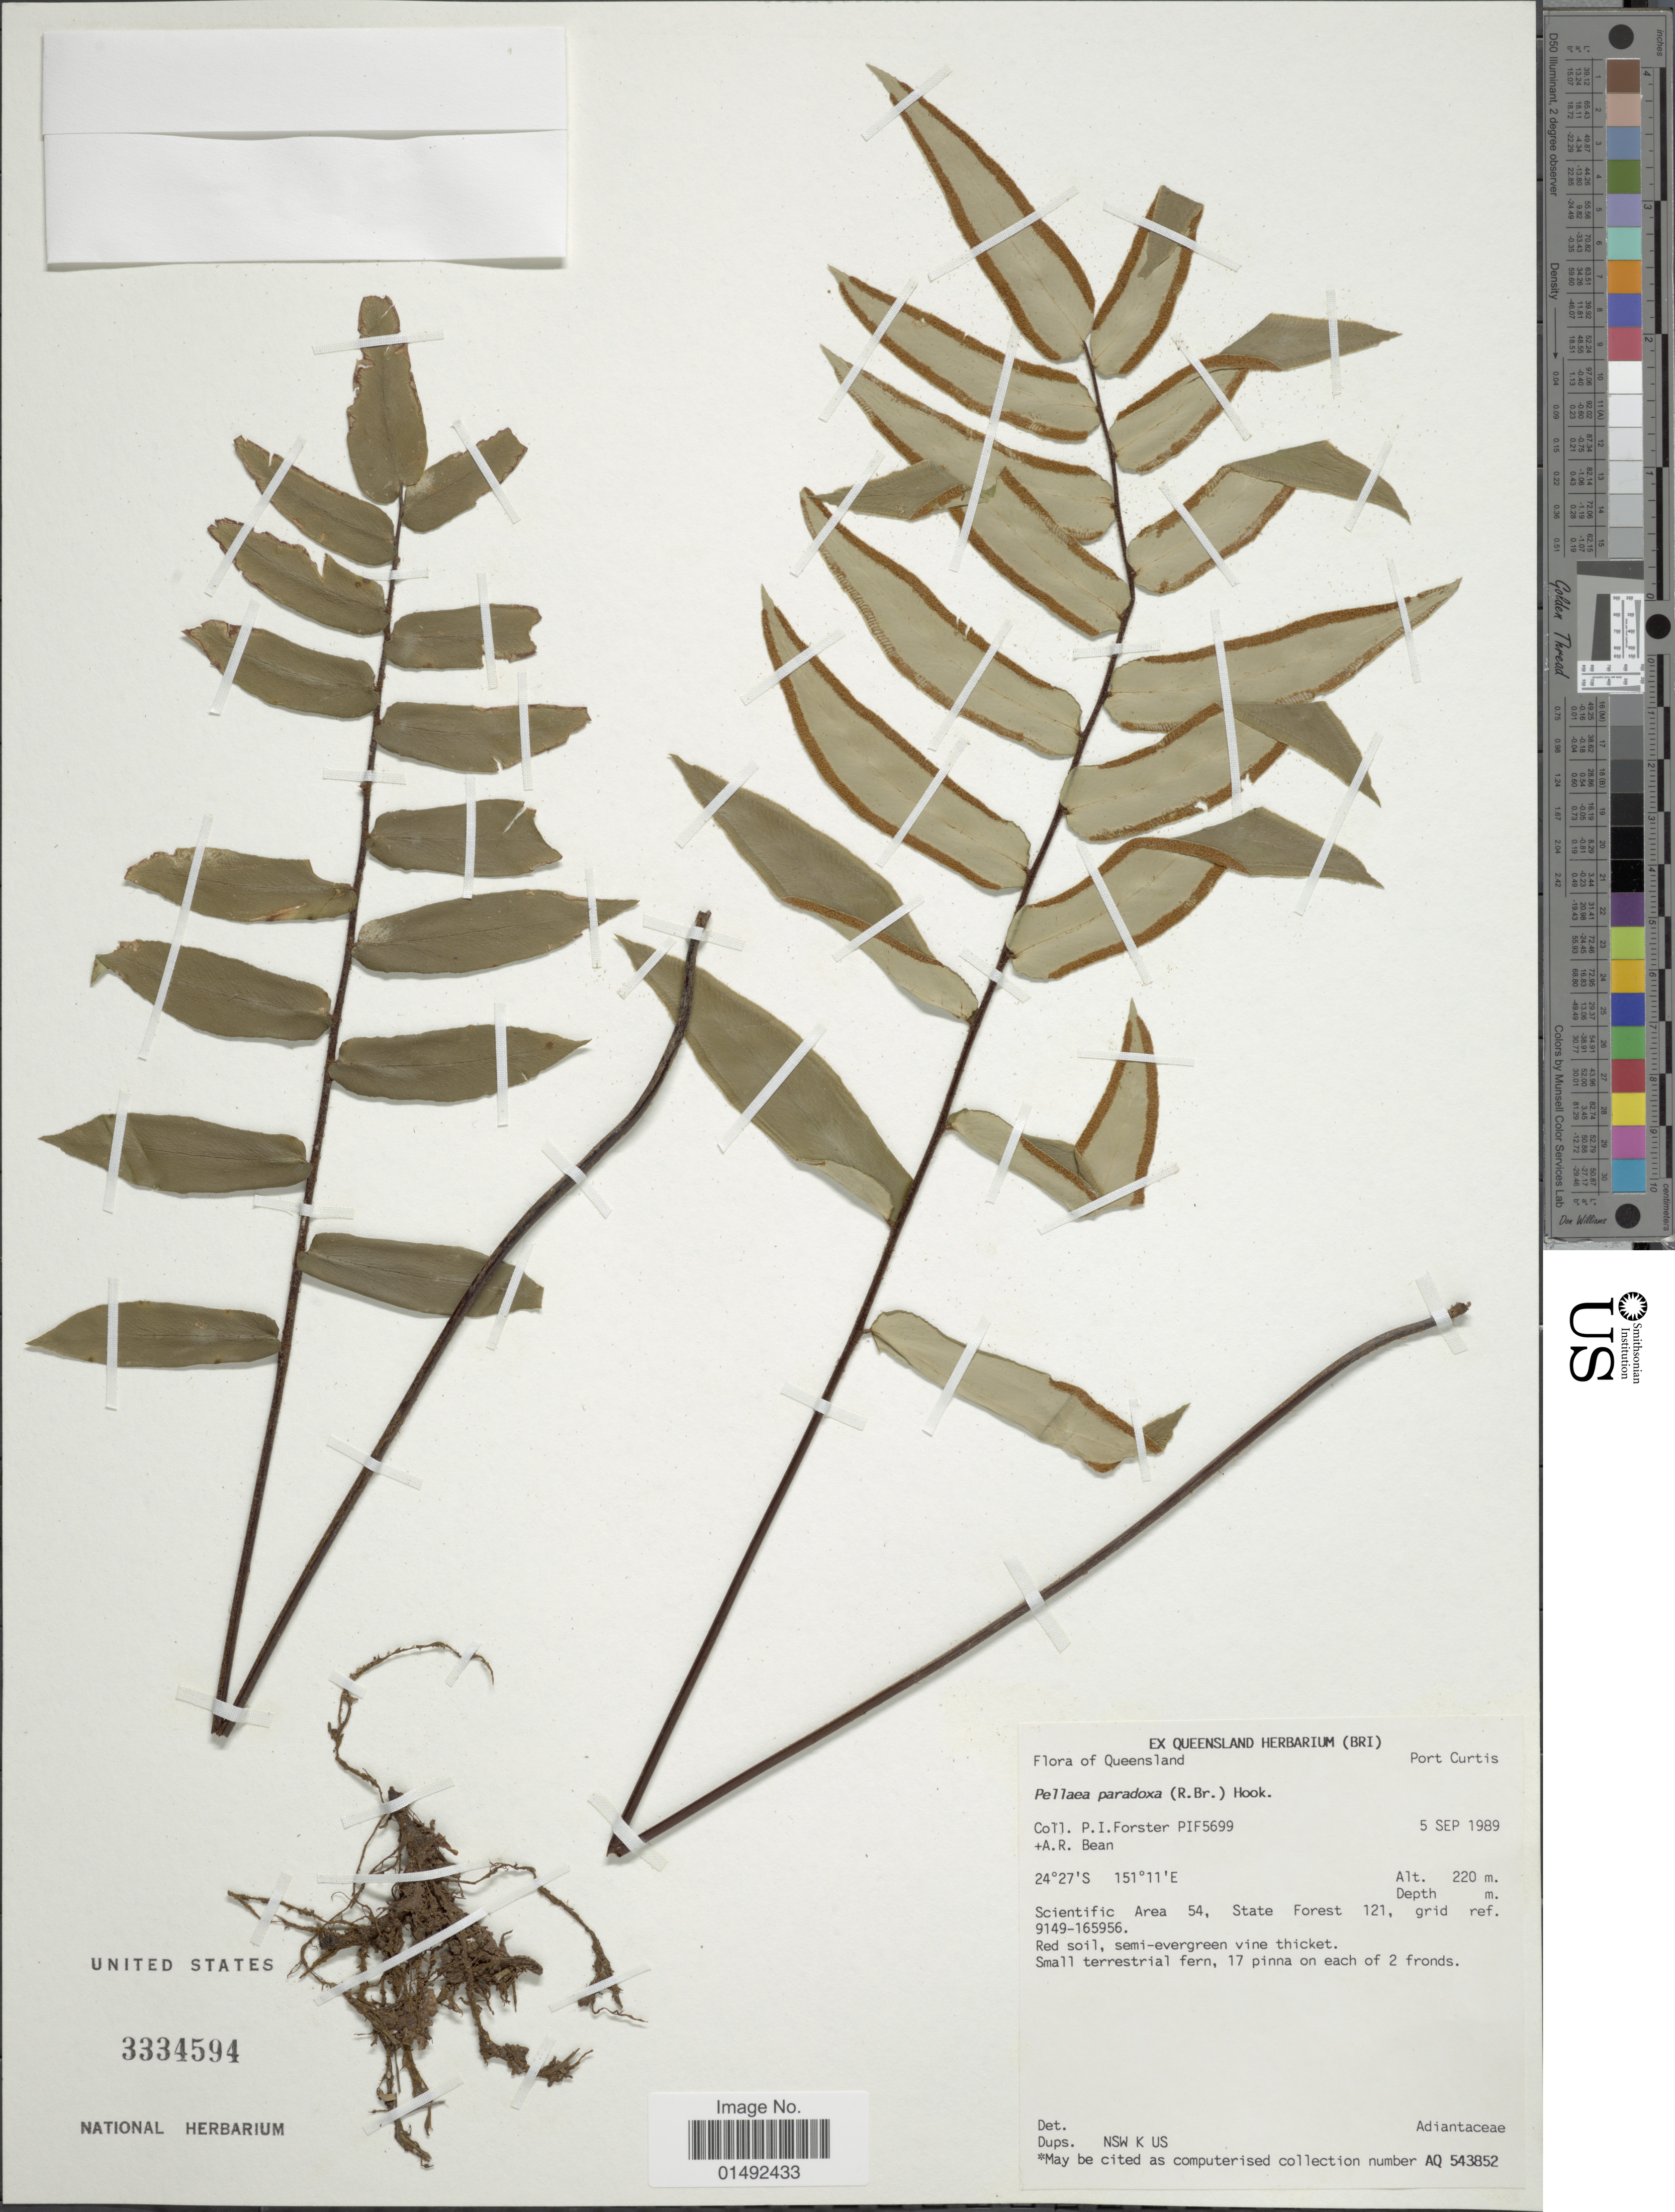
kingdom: Plantae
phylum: Tracheophyta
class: Polypodiopsida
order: Polypodiales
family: Pteridaceae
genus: Pellaea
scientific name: Pellaea paradoxa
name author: (R. Br.) Hook.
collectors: P. Forster & A. R. Bean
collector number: PIF5699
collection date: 1989-09-05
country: Australia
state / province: Queensland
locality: Port Curtis, Scientific Area 54, State Forest 121, grid ref. 9149-165956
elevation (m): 220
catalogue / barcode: US 3334594